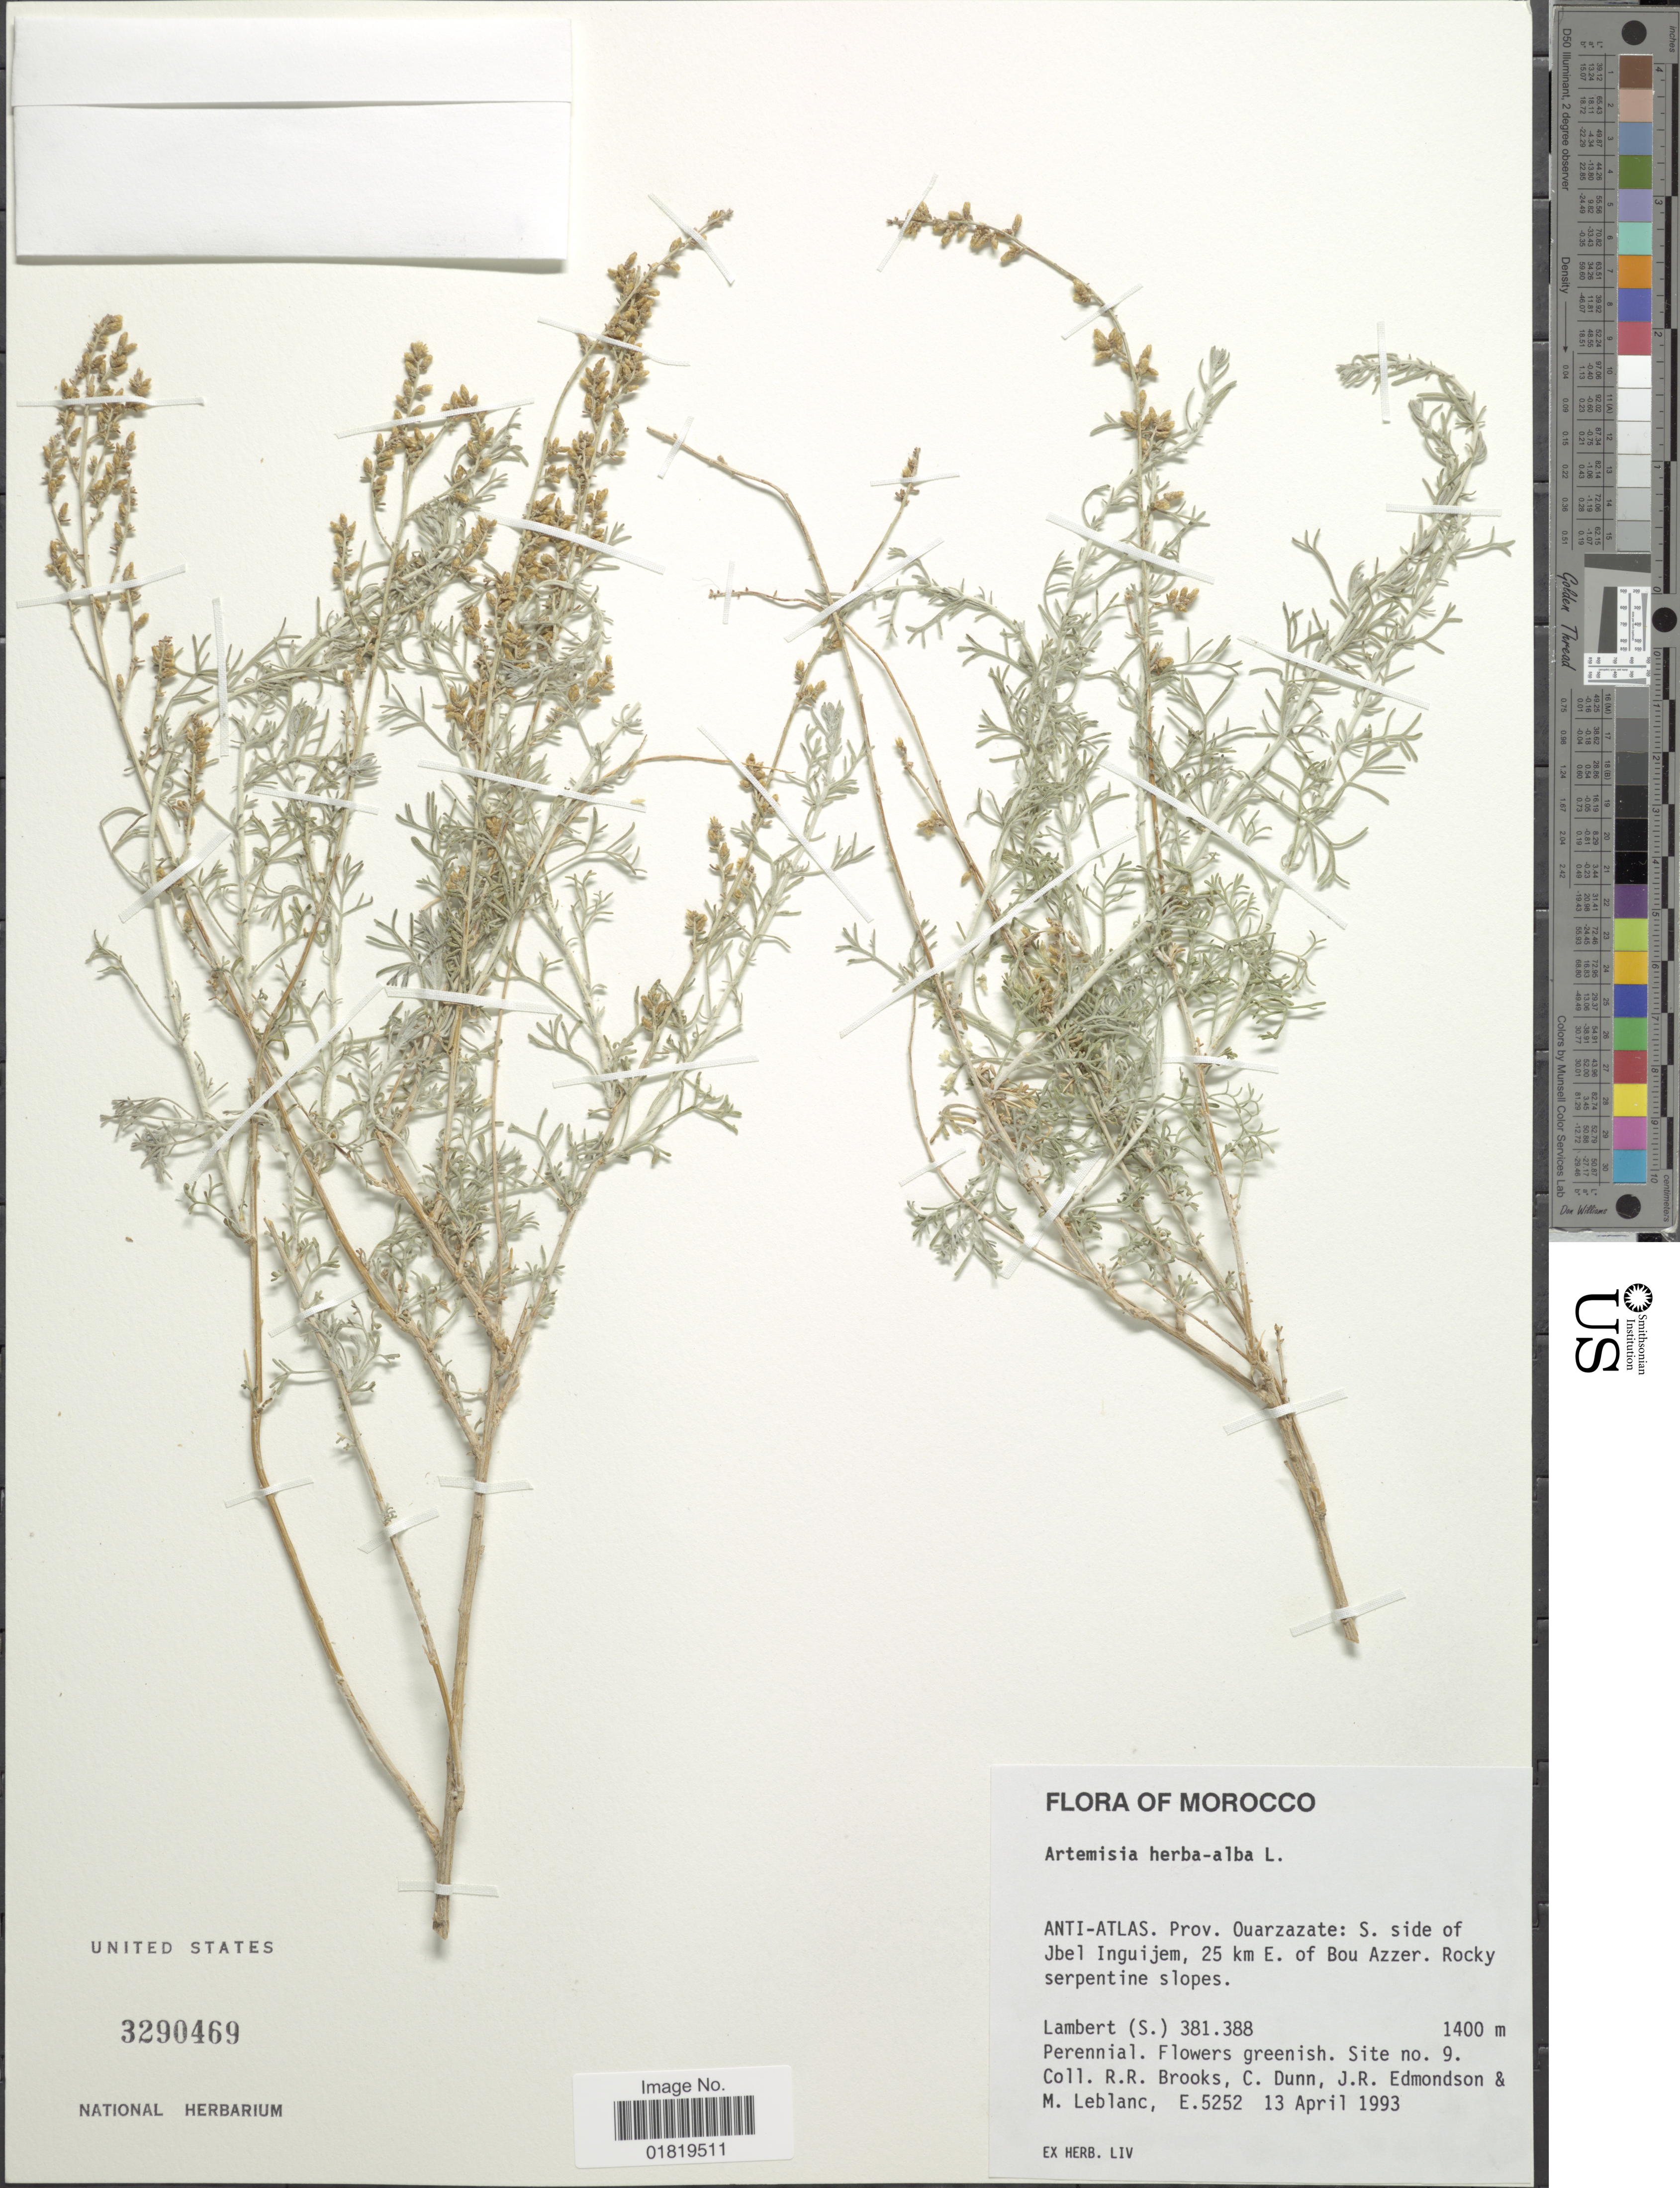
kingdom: Plantae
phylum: Tracheophyta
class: Magnoliopsida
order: Asterales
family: Asteraceae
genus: Artemisia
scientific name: Artemisia herba-alba asso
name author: Asso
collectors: R. Brooks, C. Dunn, J. R. Edmondson & M. Leblanc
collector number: E5252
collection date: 1993-04-13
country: Morocco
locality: Anti-Atlas, Prov. Ouarzazate: S. side of Jbel Inguijem, 25 km E. of Bou Azzer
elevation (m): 1400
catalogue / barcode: US 3290469